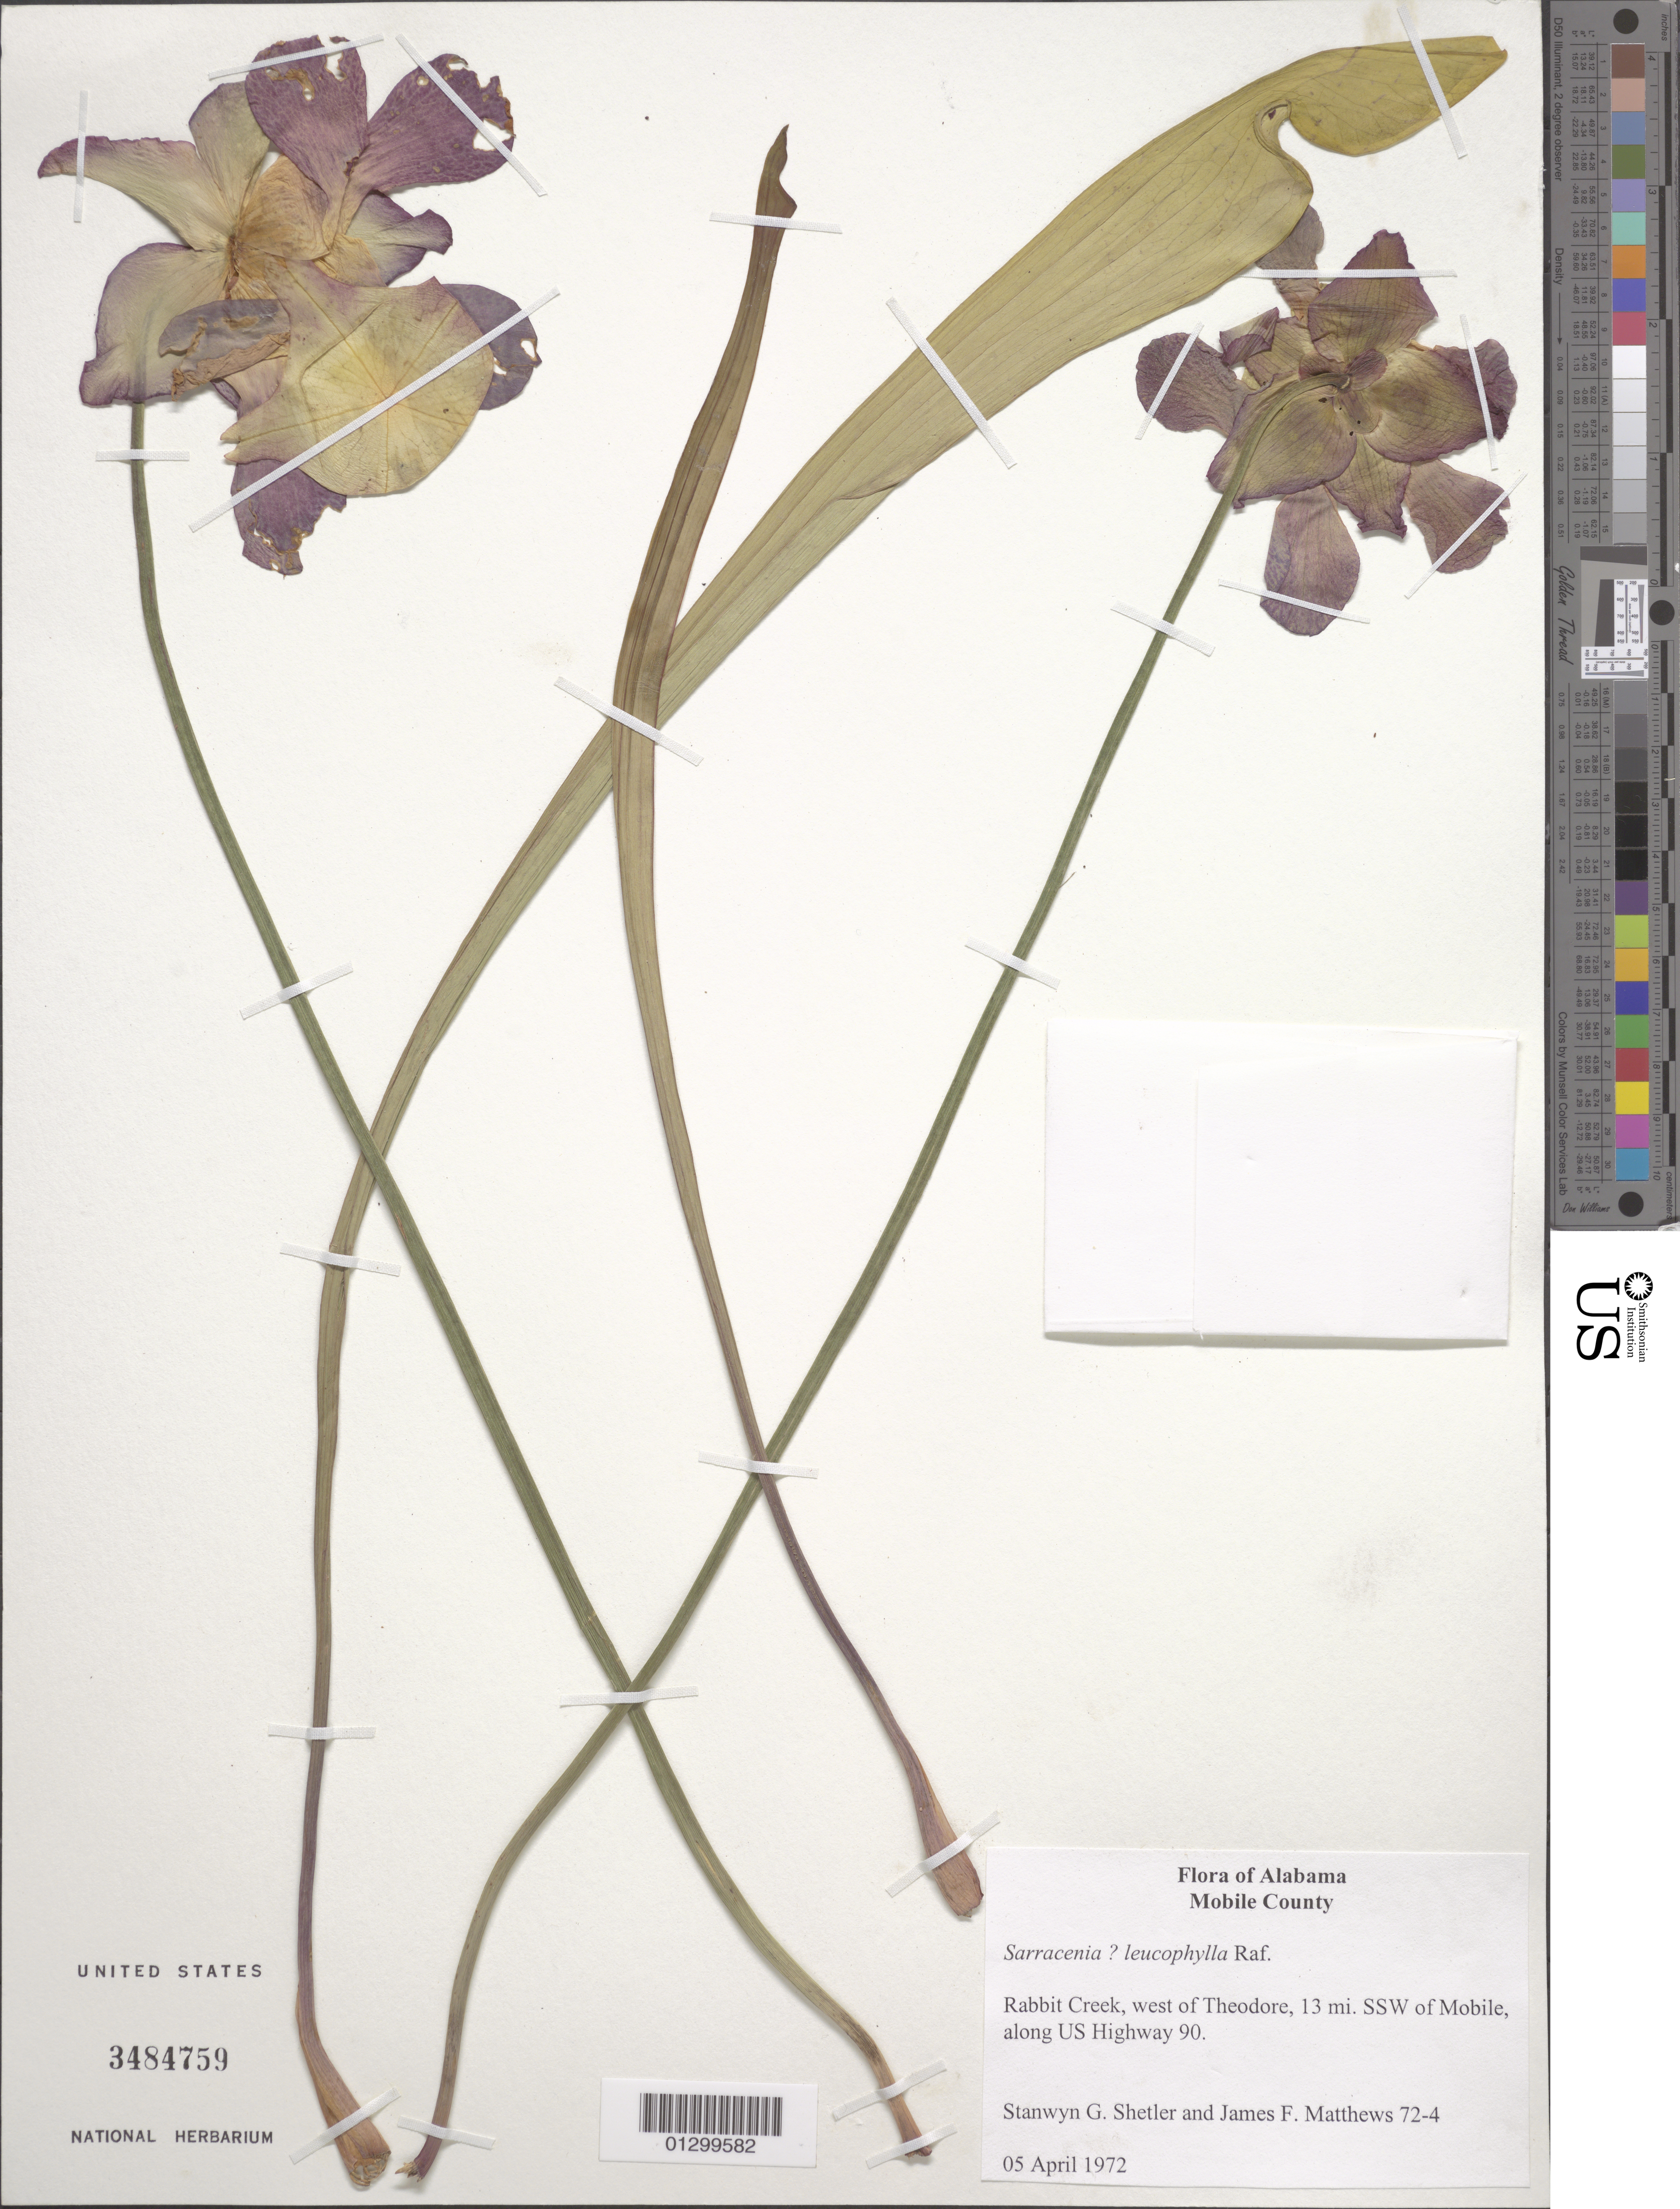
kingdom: Plantae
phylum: Tracheophyta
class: Magnoliopsida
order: Ericales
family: Sarraceniaceae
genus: Sarracenia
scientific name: Sarracenia leucophylla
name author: Raf.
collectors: S. Shetler & J. F. Matthews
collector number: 72-4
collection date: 1972-04-05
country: United States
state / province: Alabama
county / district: Mobile County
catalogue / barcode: US 3484759